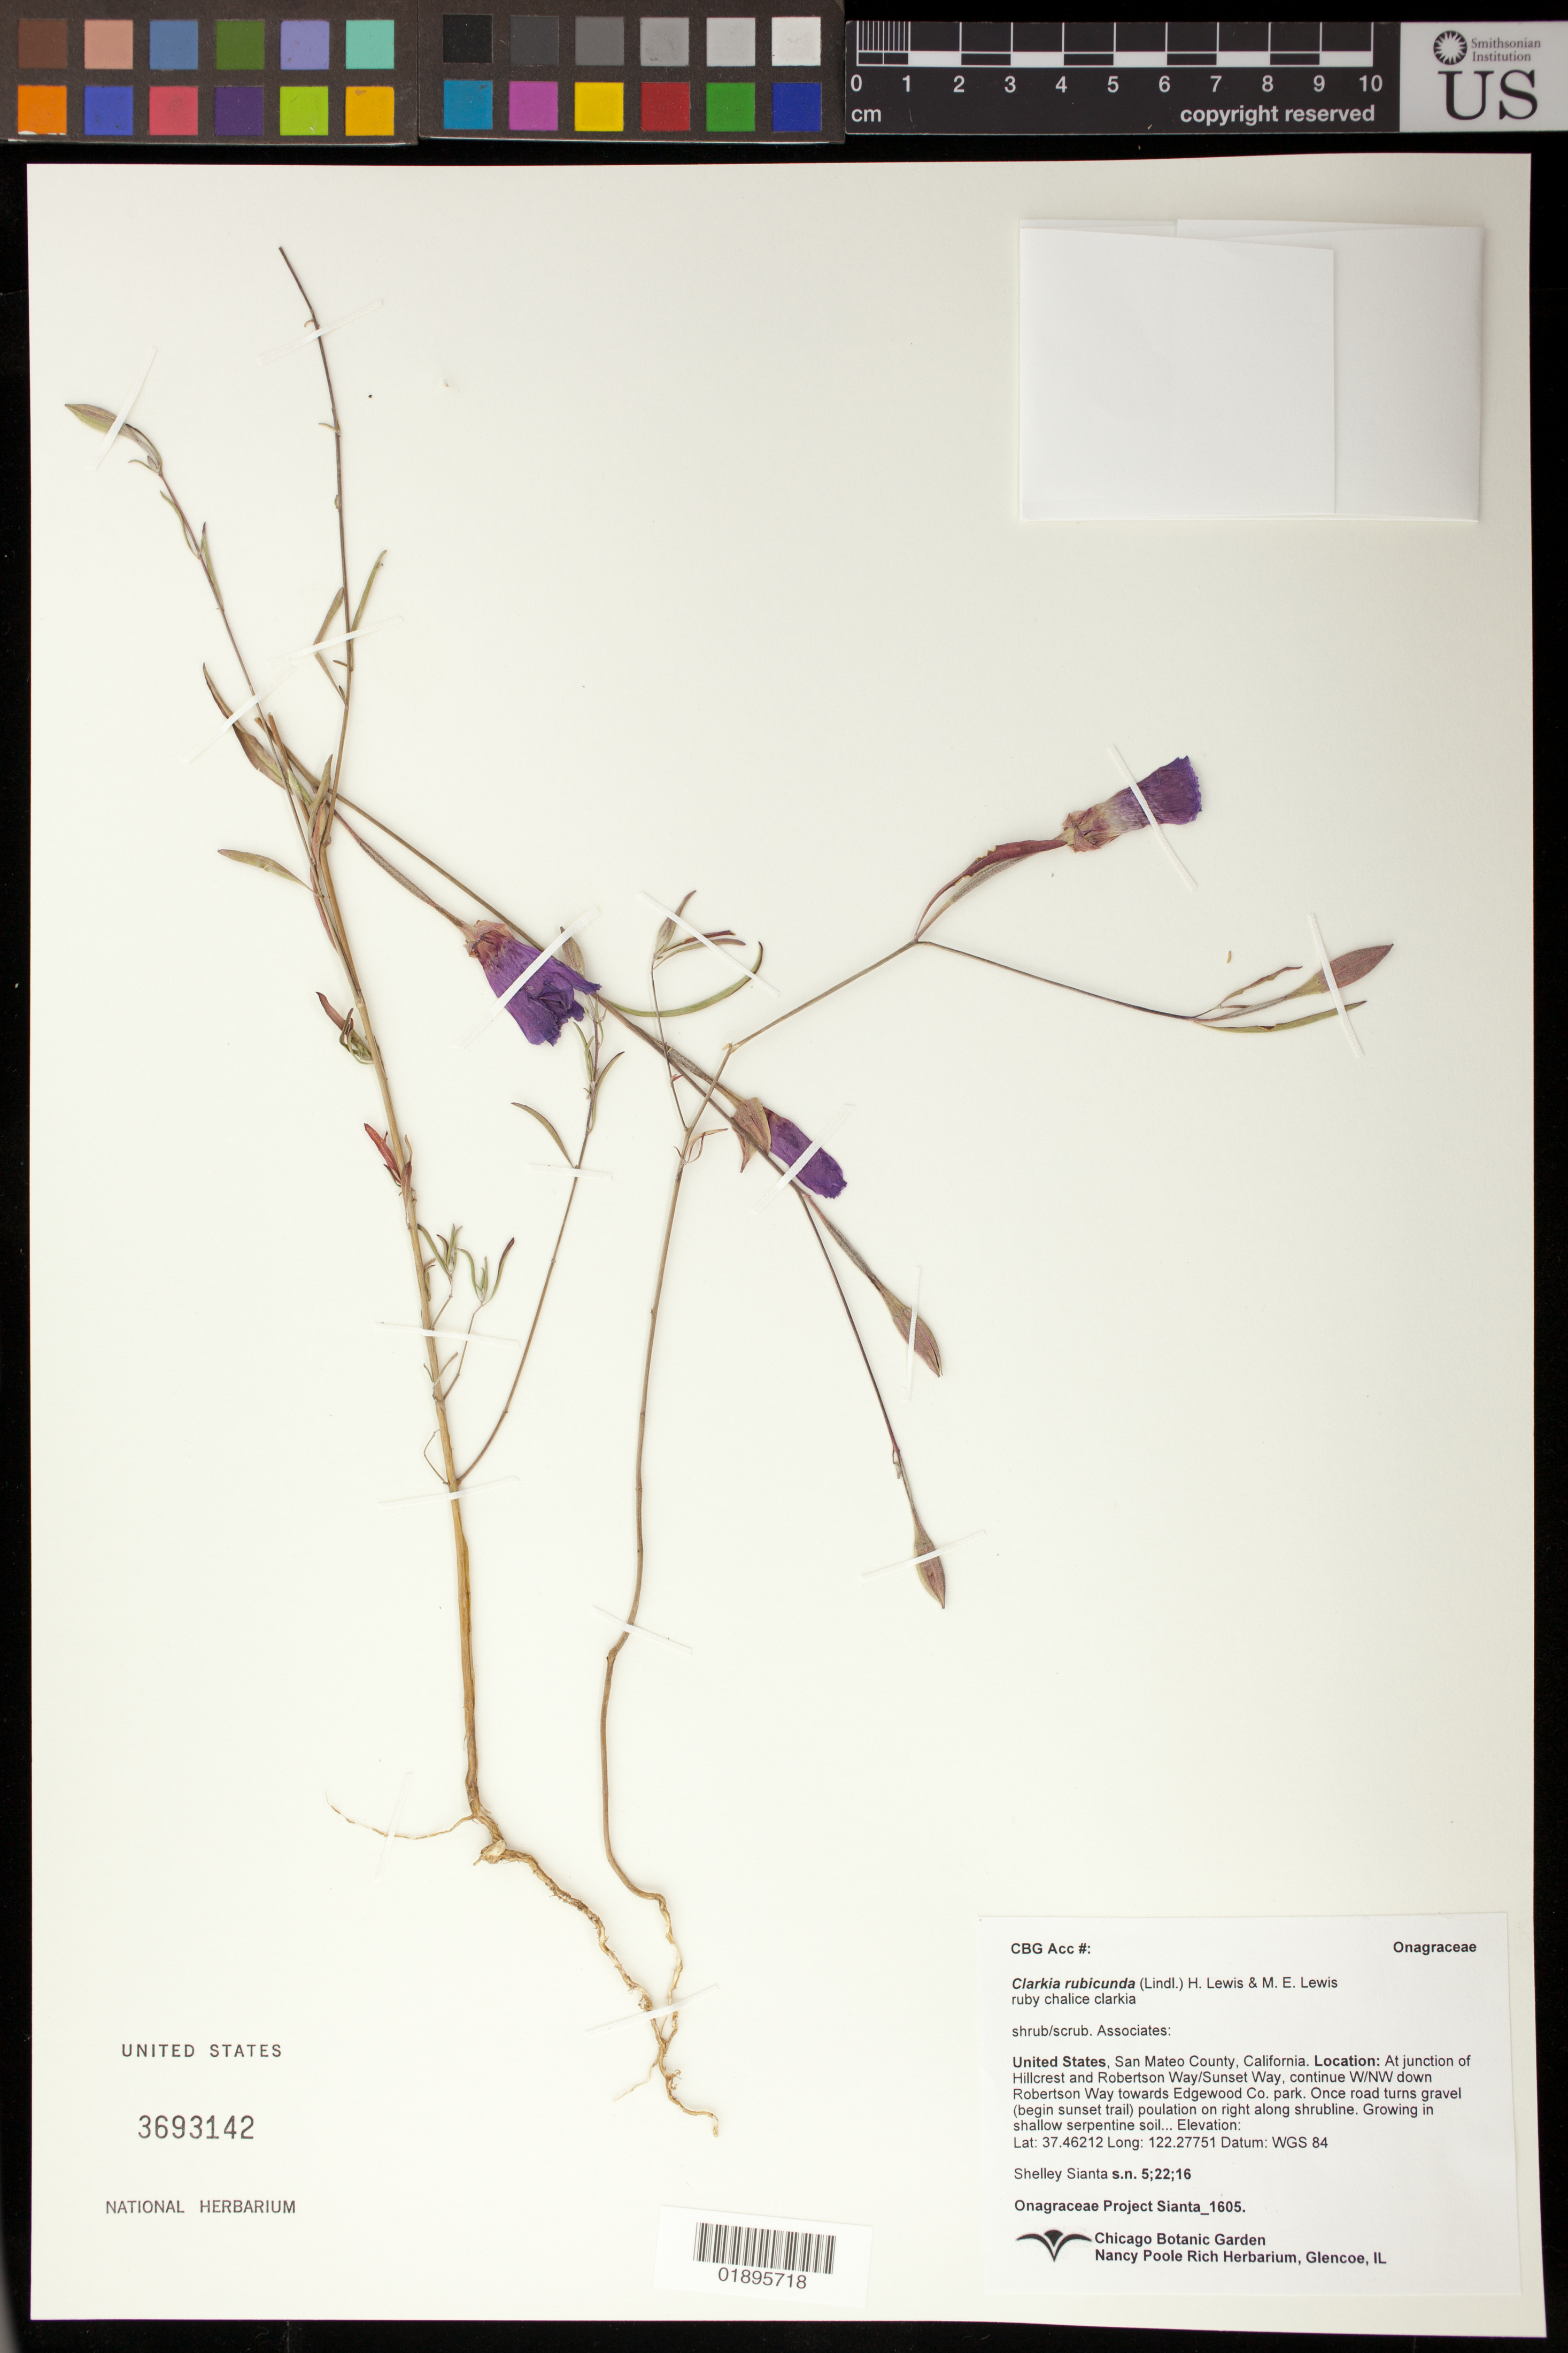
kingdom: Plantae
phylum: Tracheophyta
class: Magnoliopsida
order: Myrtales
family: Onagraceae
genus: Clarkia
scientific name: Clarkia rubicunda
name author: (Lindl.) F. H. Lewis & M.R. Lewis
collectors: S. Sianta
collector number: Sianta 1605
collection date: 2016-05-22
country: United States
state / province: California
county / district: San Mateo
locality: Edgewood, at junction of Hillcrest and Robertson Way/Sunset Way, continue W/NW down Robertson Way towards Edgewood Co. park. Once road turns gravel (begin sunset trail) poulation on right along shrubline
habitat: shrub/scrub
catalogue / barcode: US 3693142